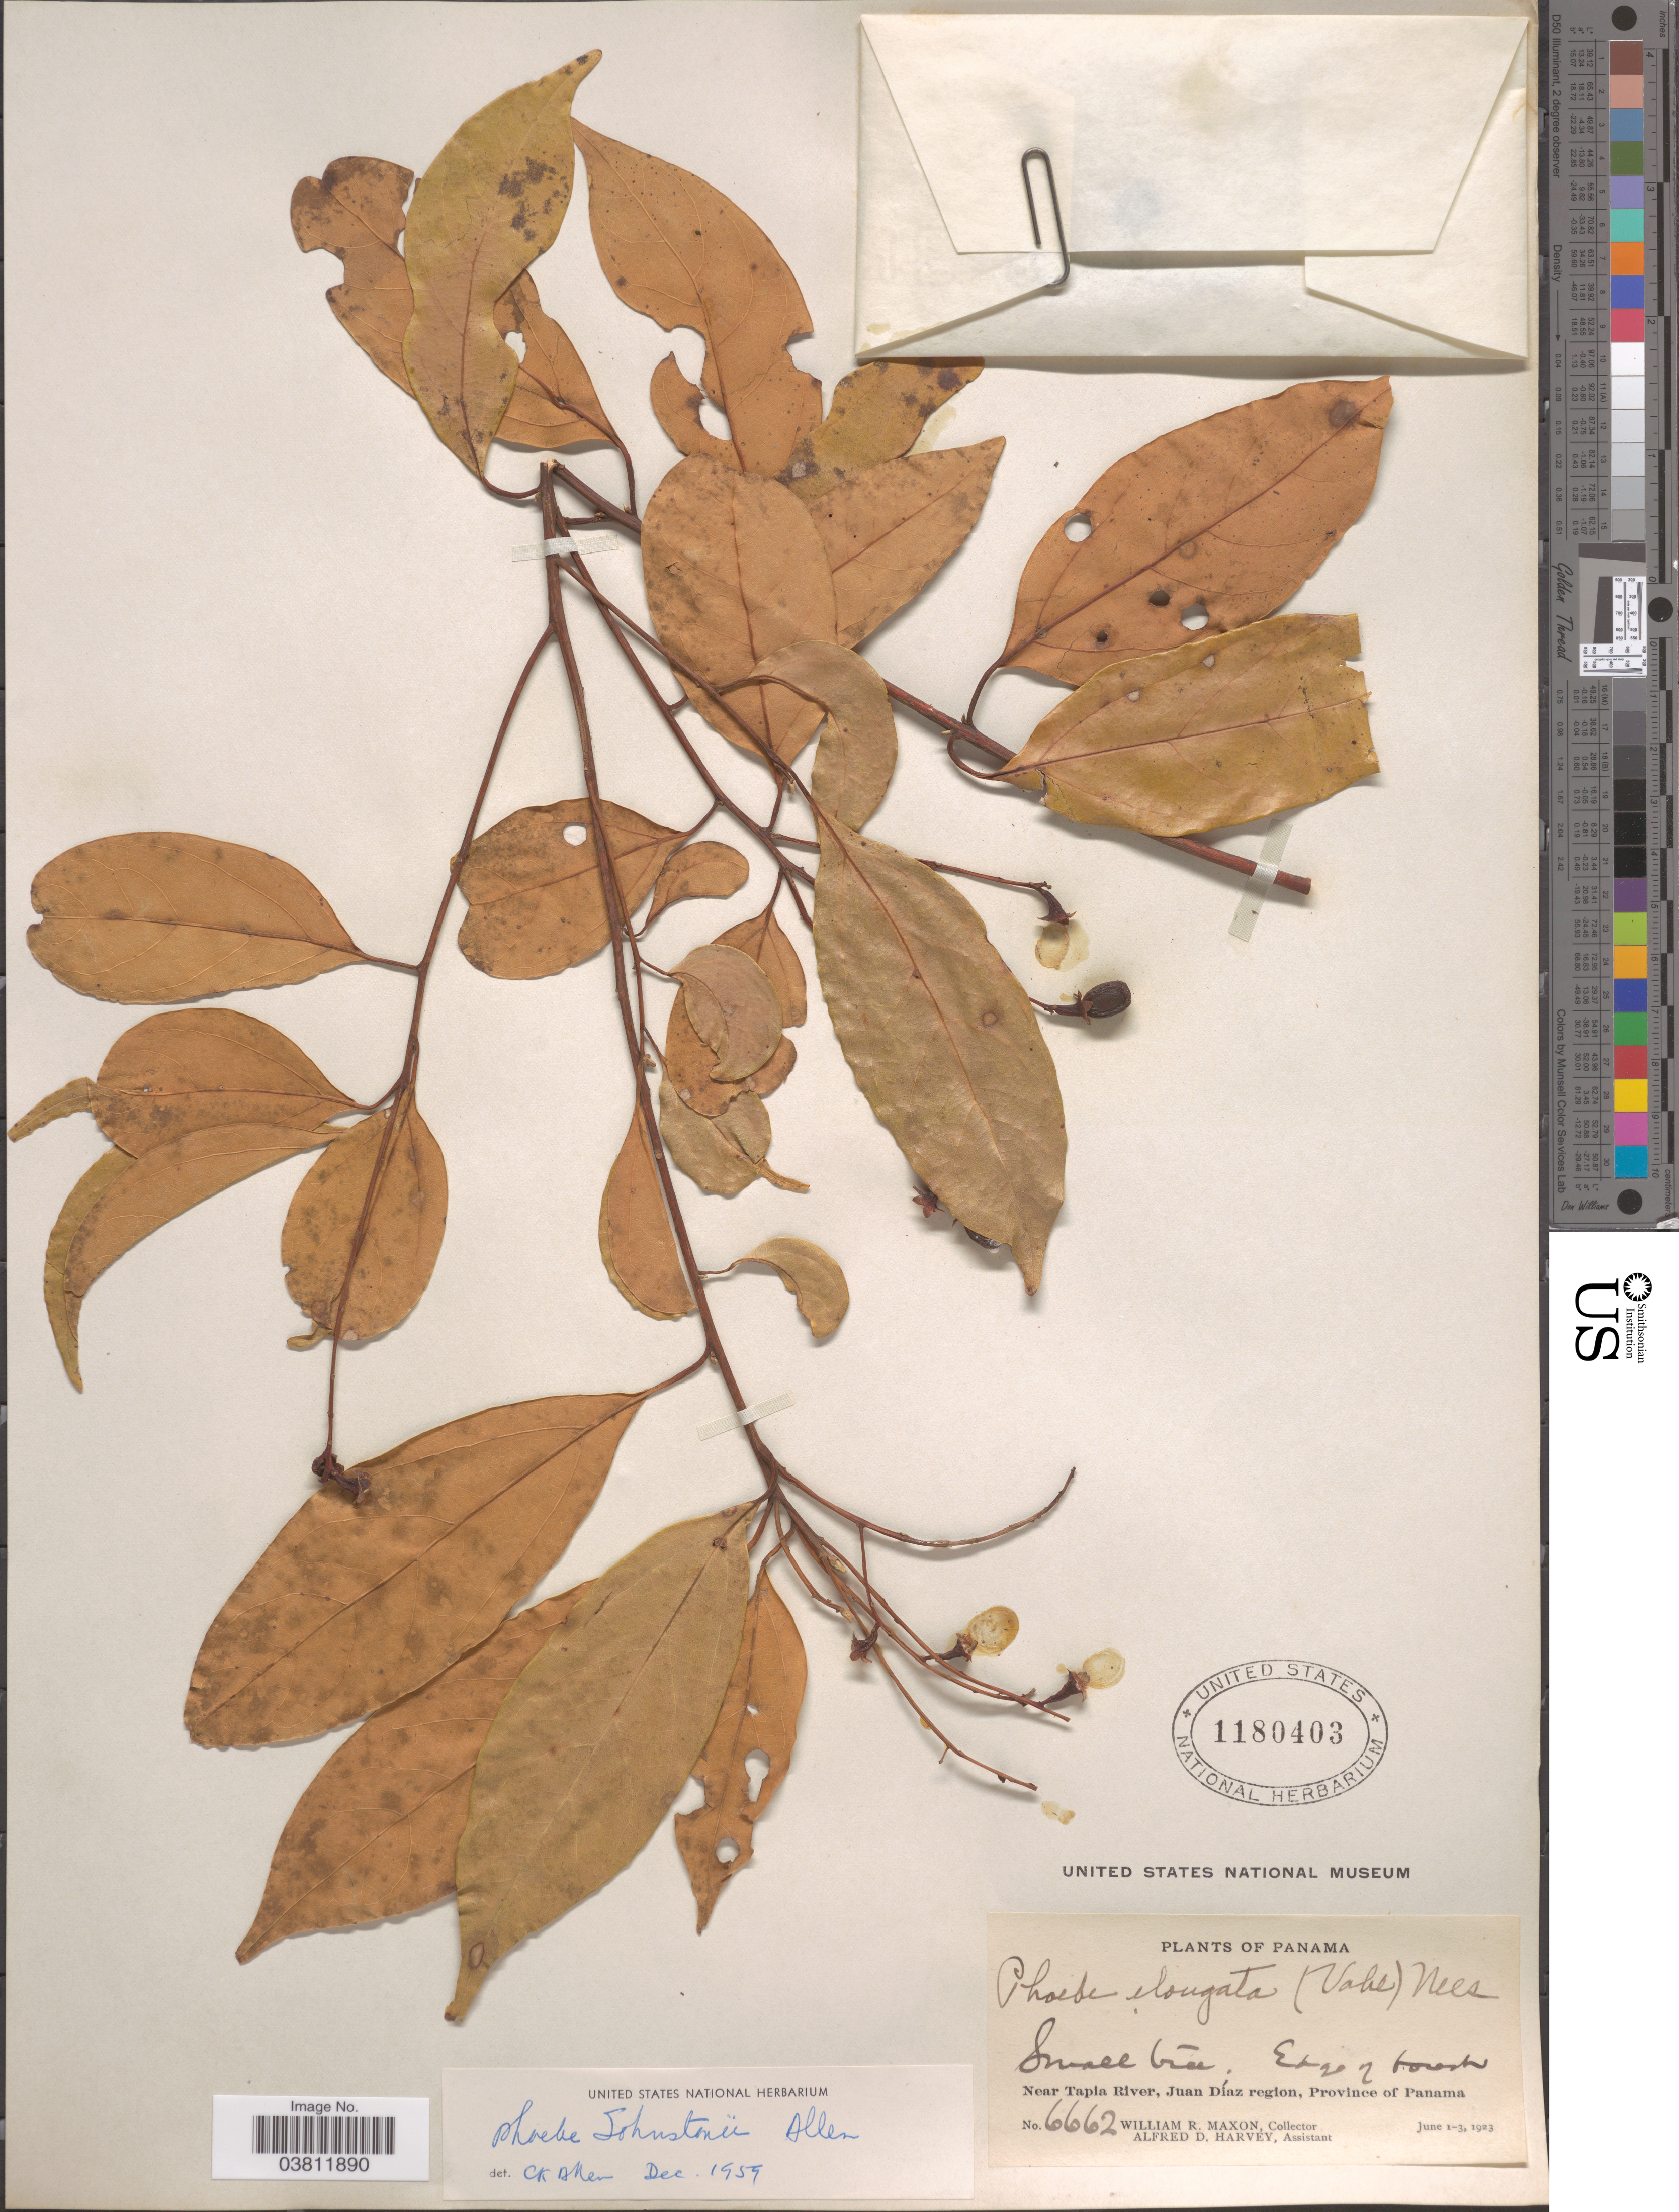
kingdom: Plantae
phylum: Tracheophyta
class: Magnoliopsida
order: Laurales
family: Lauraceae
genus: Phoebe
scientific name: Phoebe johnstonii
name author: C.K. Allen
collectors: W. R. Maxon & A. D. Harvey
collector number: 6662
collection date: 1923-06-01/1923-06-03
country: Panama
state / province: Panamá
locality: Near Tapia River, Juan Díaz region.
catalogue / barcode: US 1180403